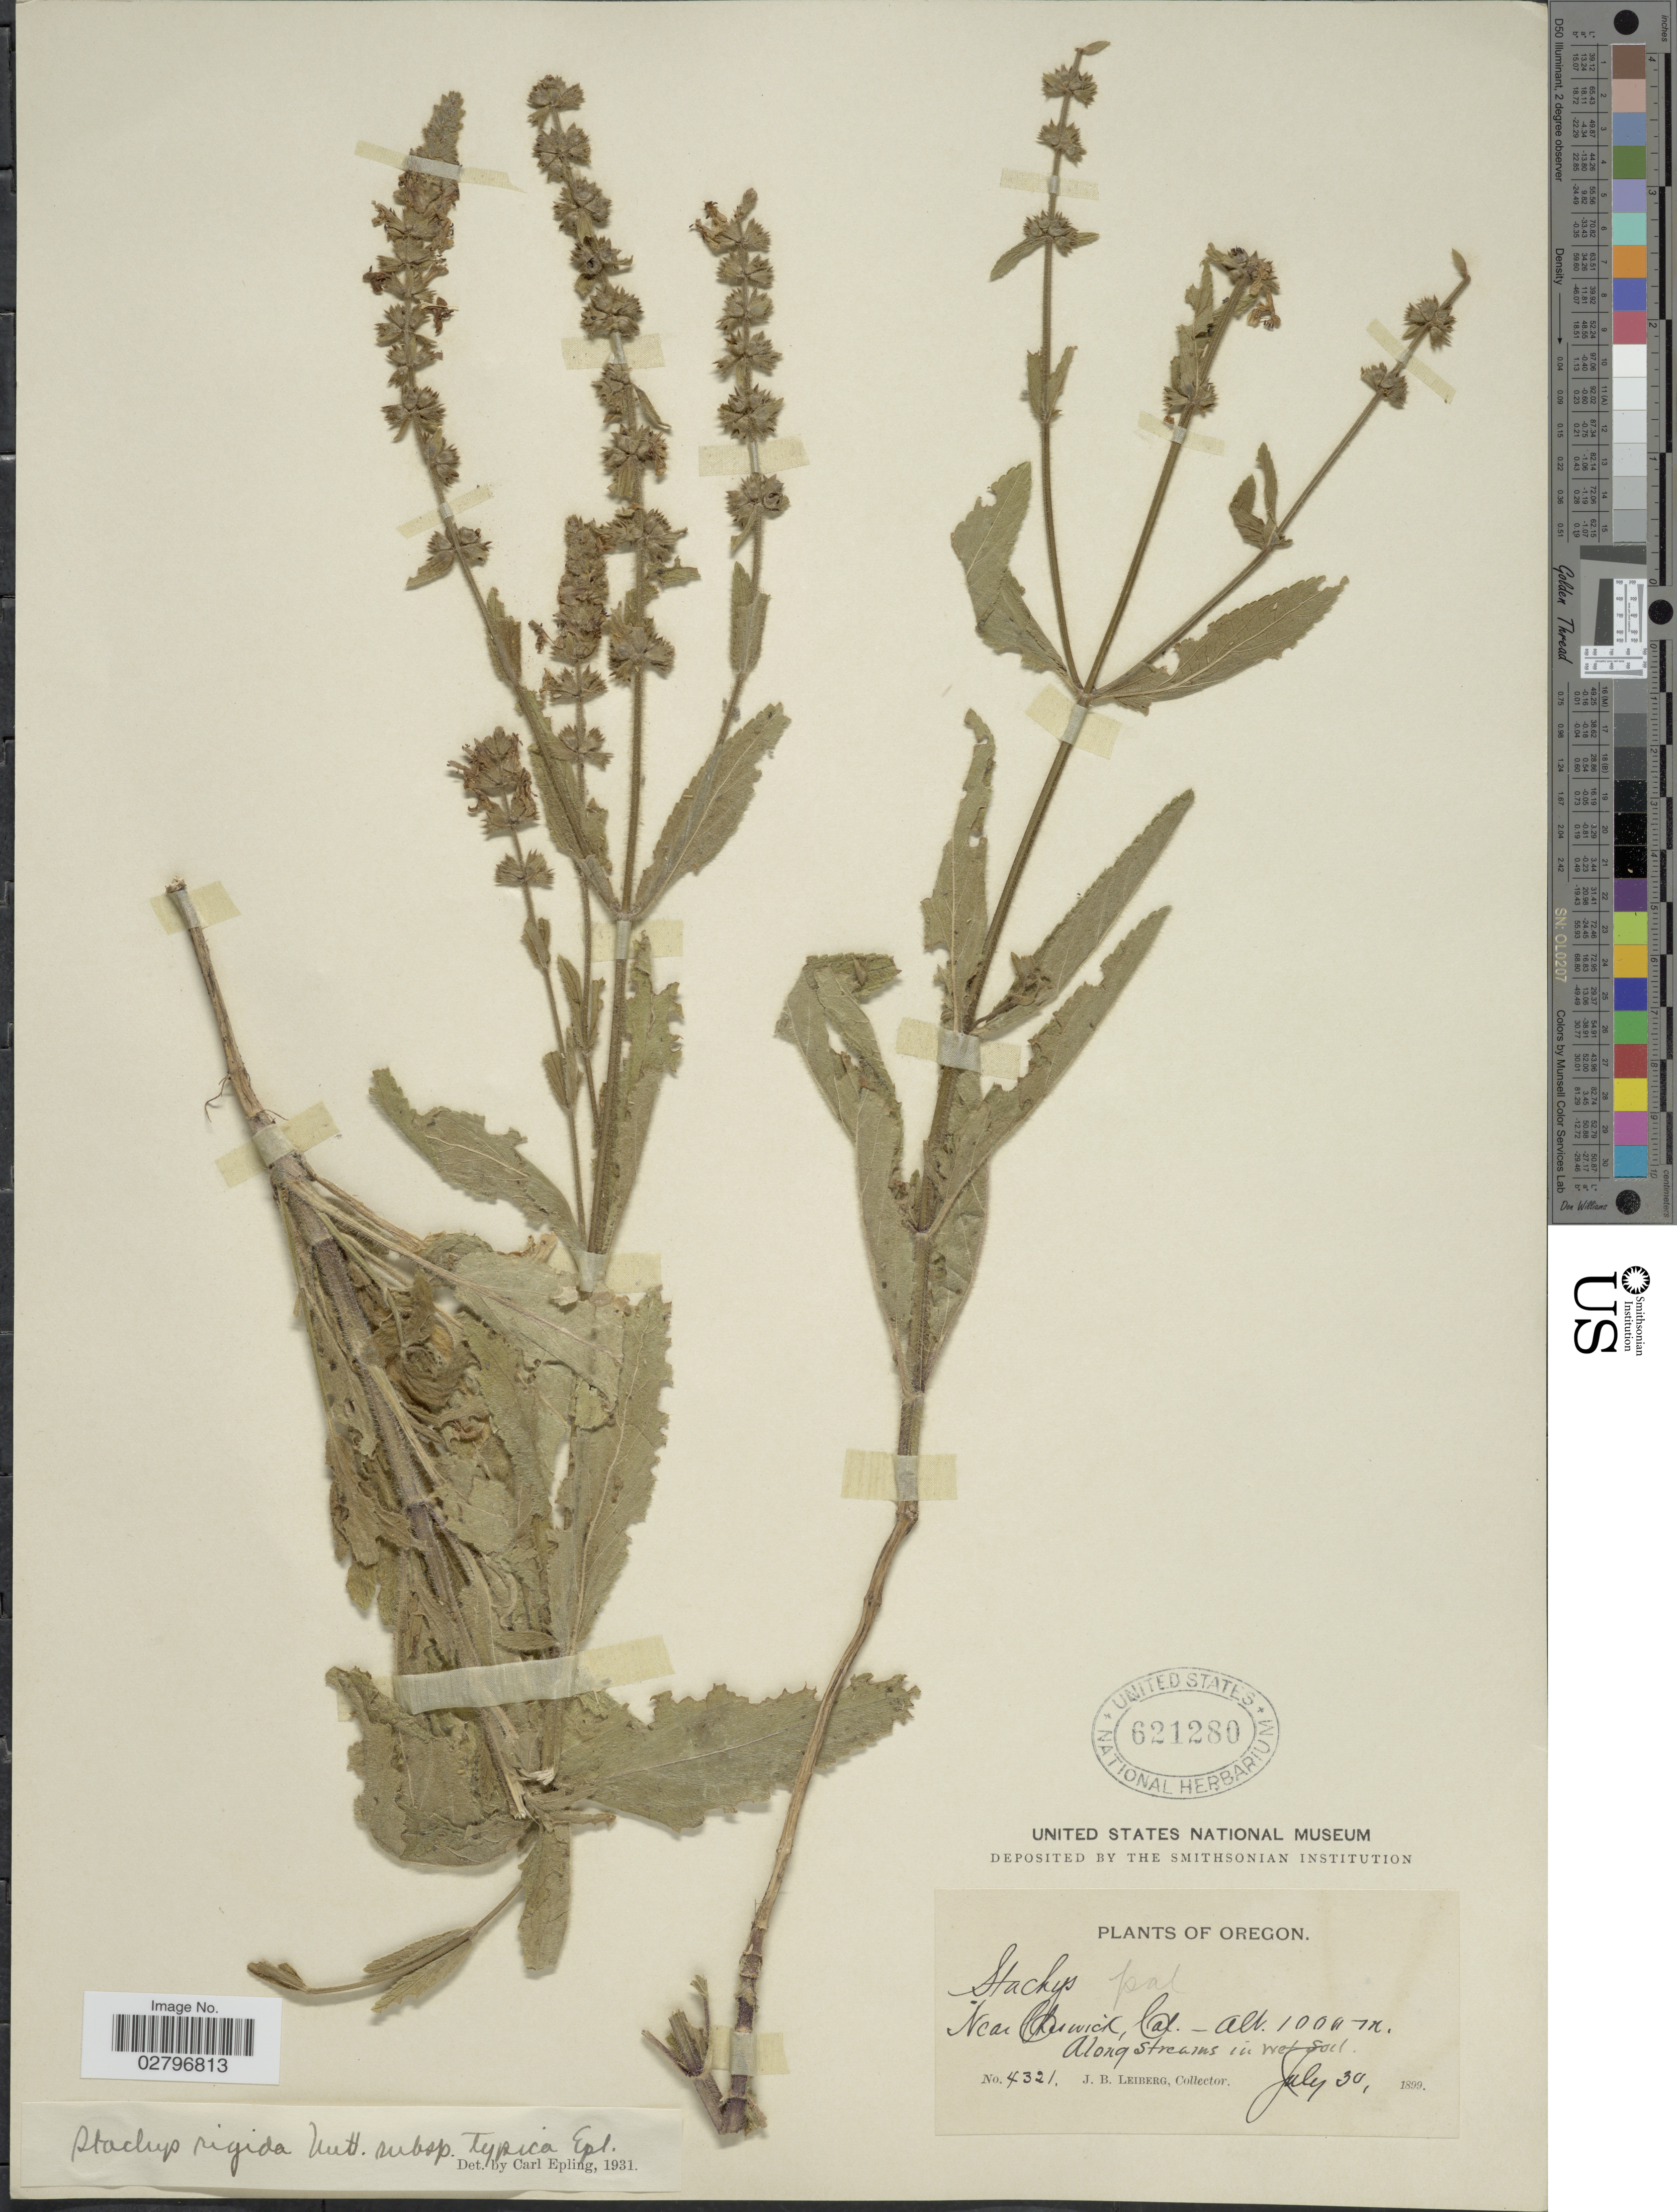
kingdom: Plantae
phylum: Tracheophyta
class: Magnoliopsida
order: Lamiales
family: Lamiaceae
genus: Stachys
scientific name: Stachys rigida subsp. typica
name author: Epling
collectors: J. B. Leiberg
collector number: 4321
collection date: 1899-07-30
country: United States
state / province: Oregon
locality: Near Cheswick, Cal., Along streams.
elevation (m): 1000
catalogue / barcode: US 621280